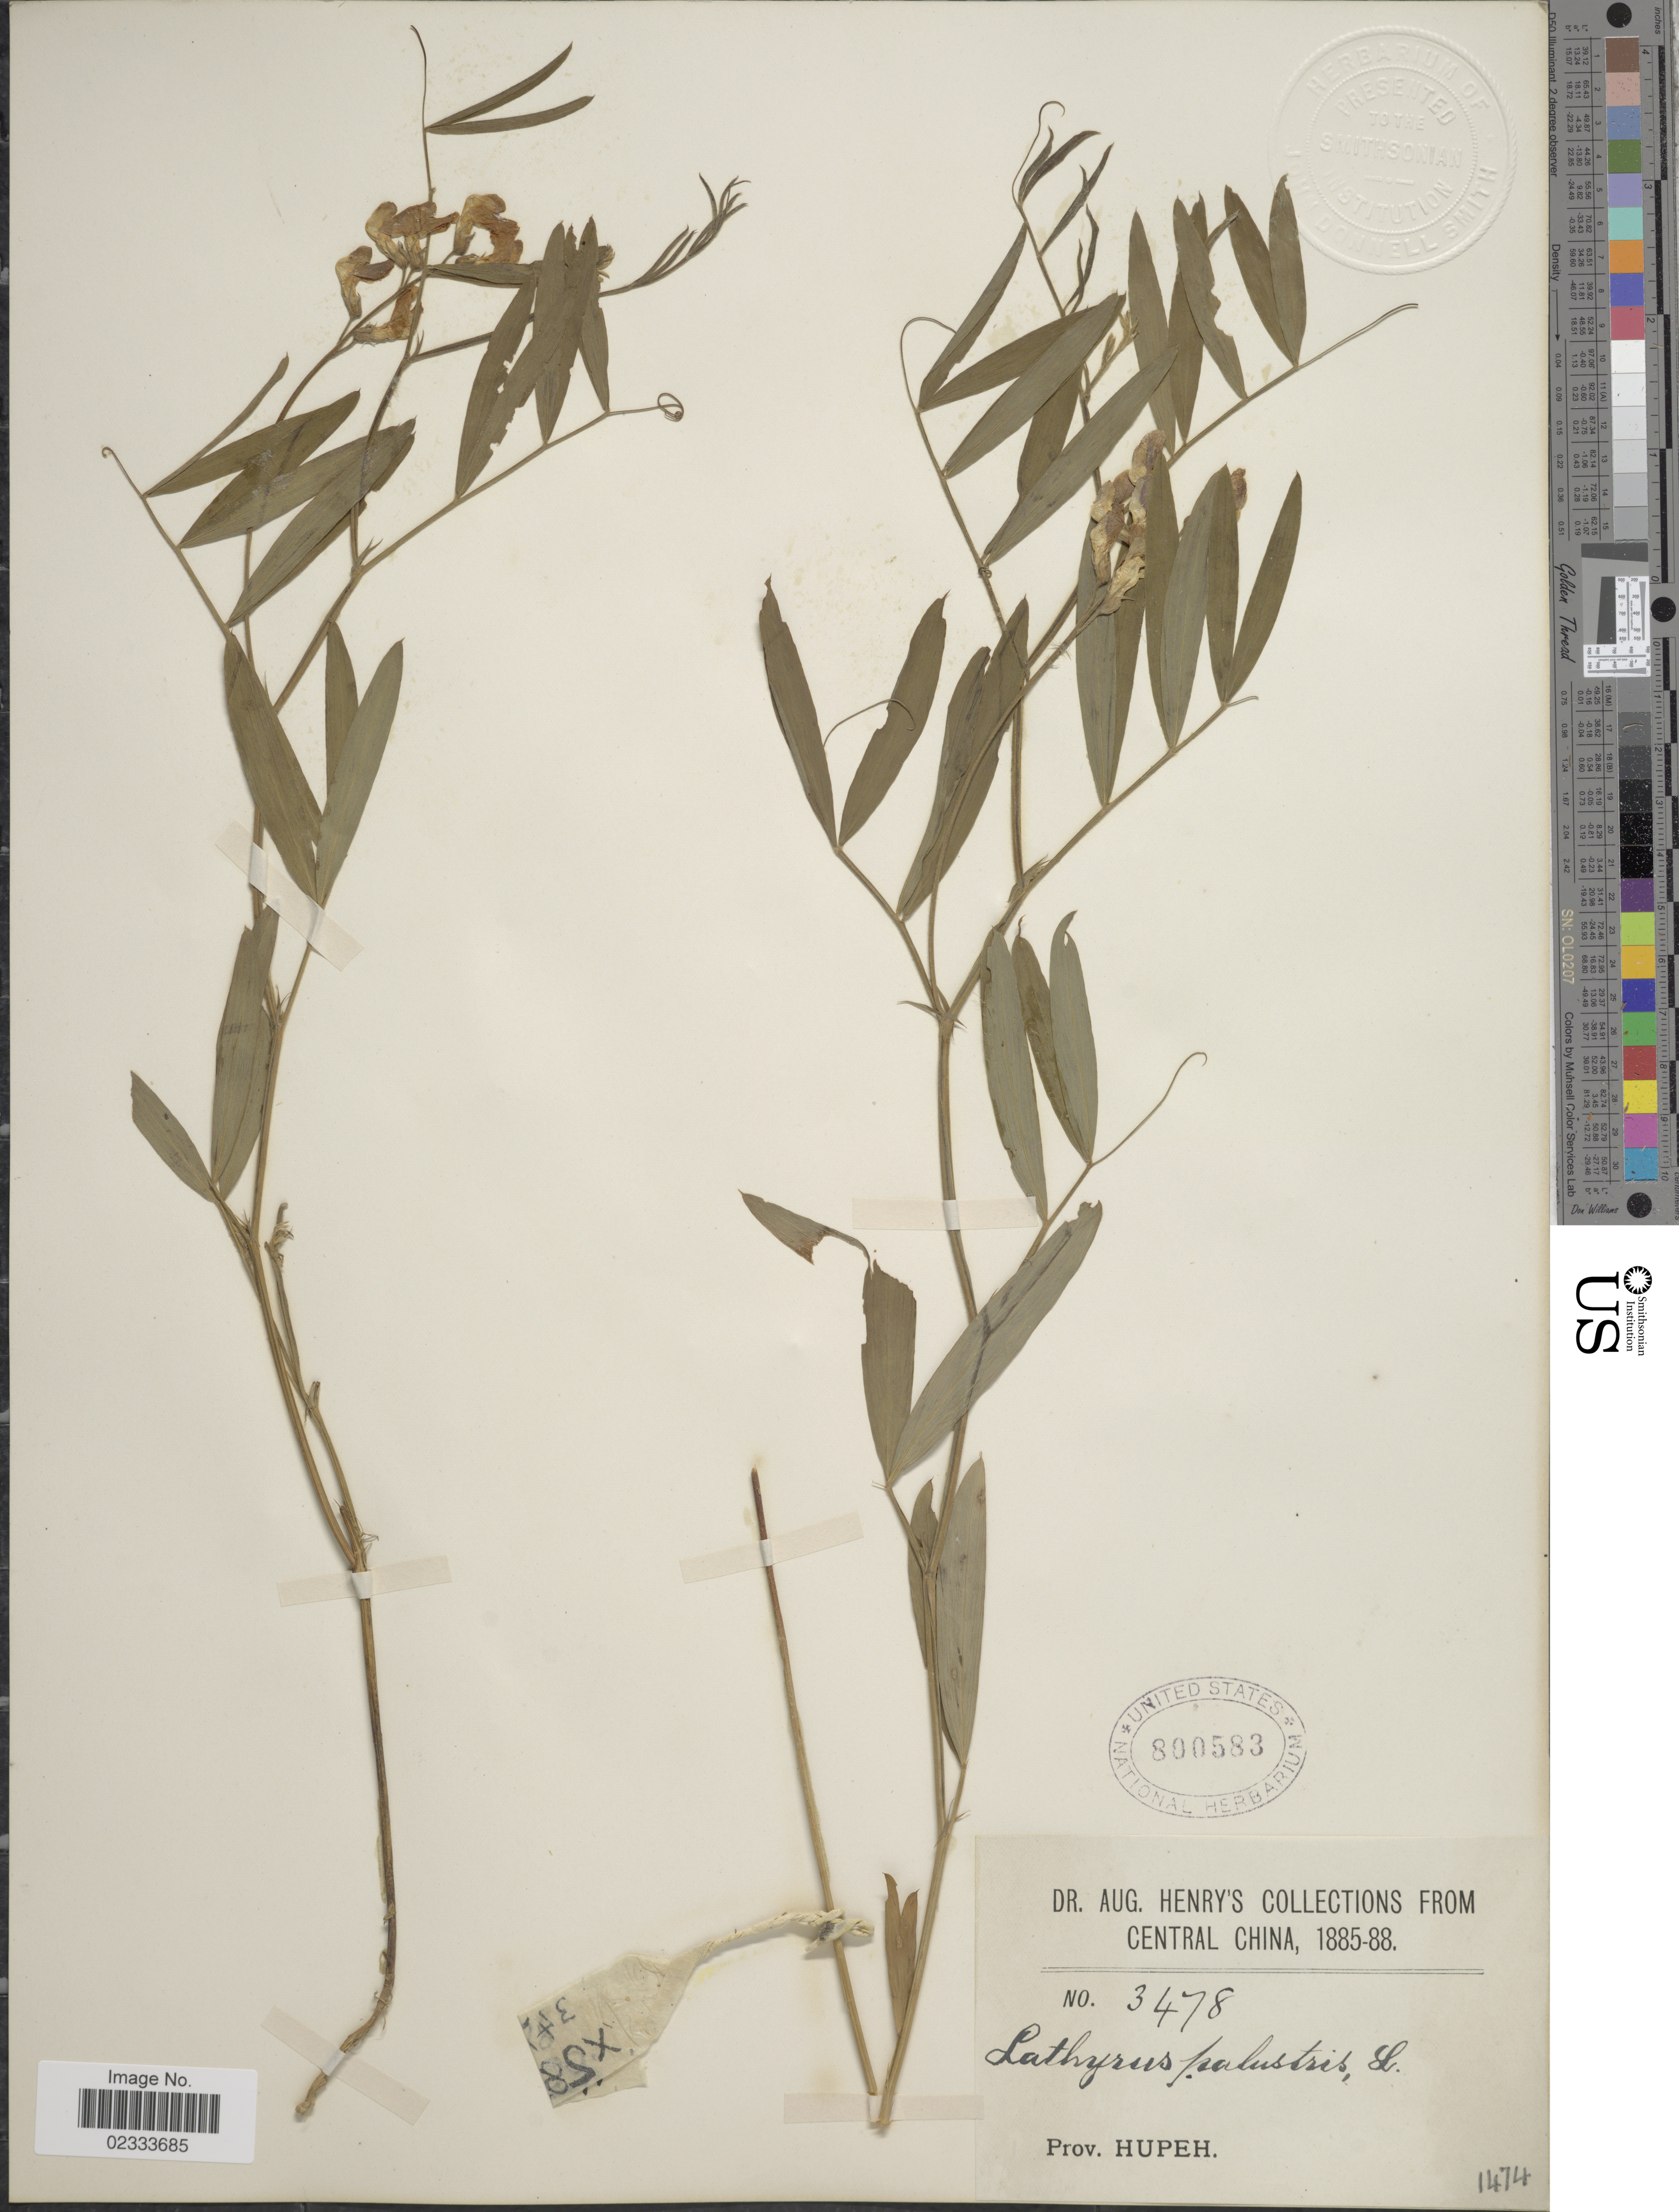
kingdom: Plantae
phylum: Tracheophyta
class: Magnoliopsida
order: Fabales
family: Fabaceae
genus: Lathyrus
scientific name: Lathyrus palustris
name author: L.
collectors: A. Henry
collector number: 3478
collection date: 1885/1888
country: China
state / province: Hubei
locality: Central China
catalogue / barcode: US 800583